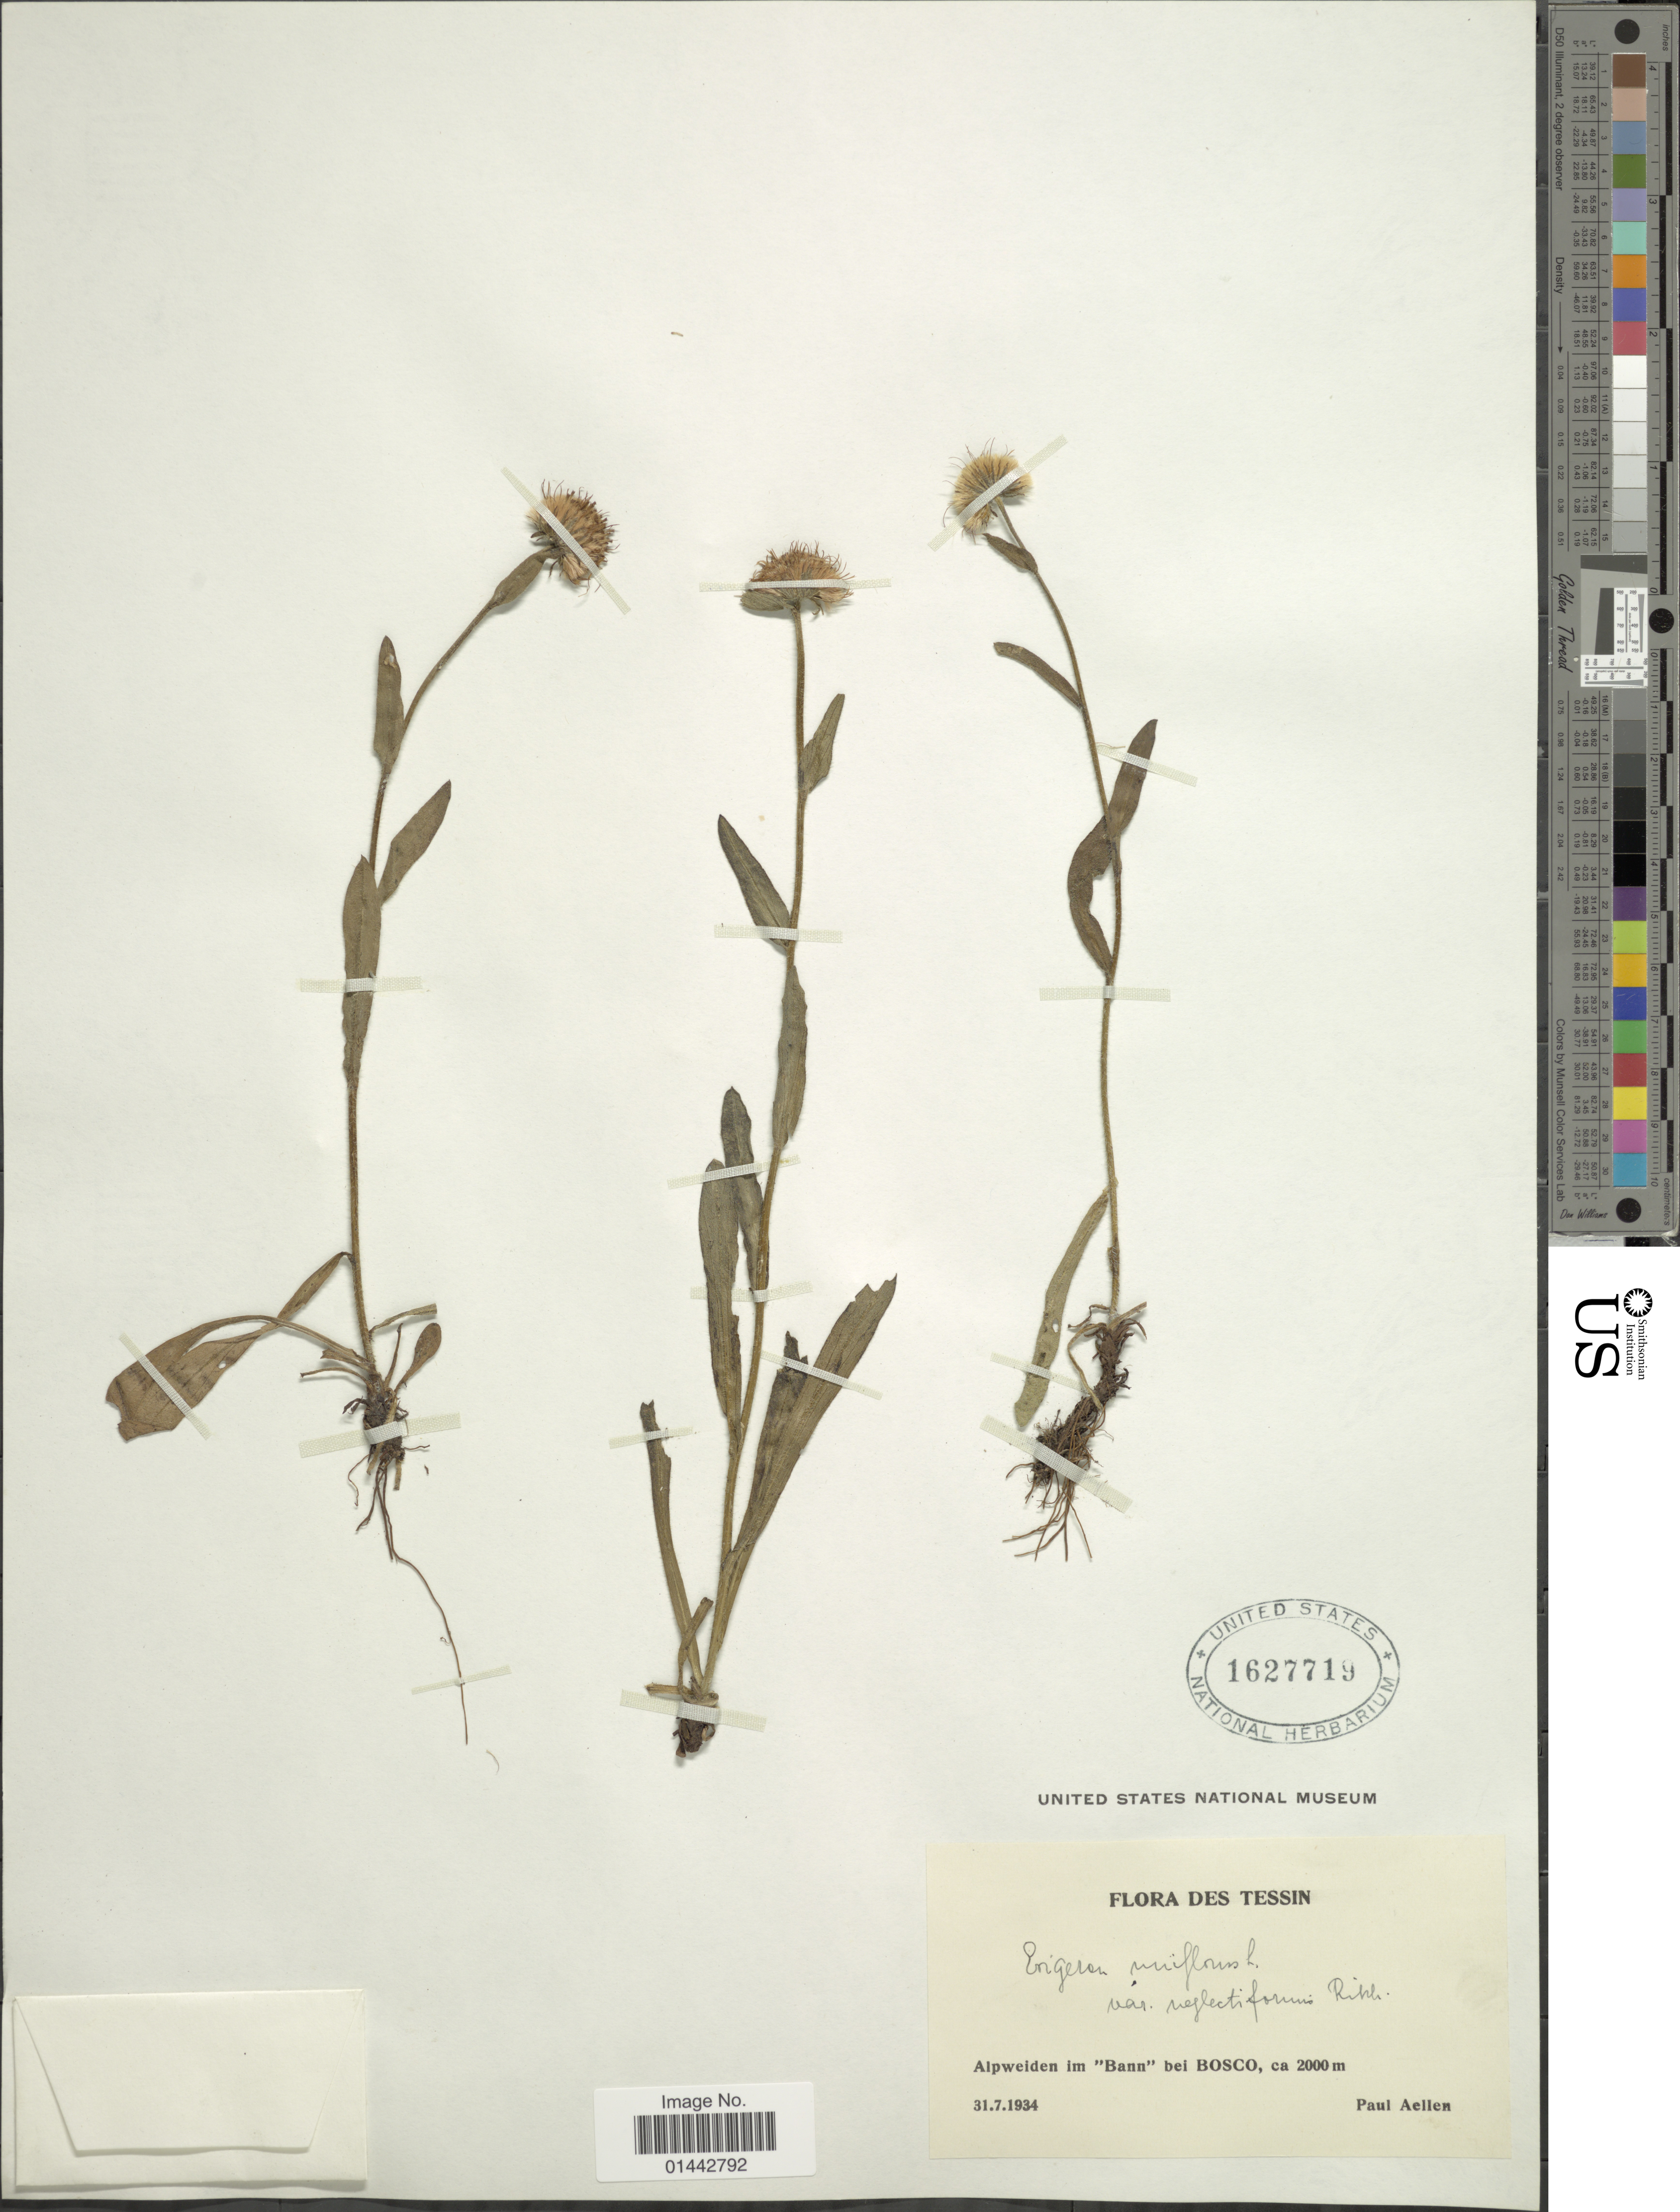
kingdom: Plantae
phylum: Tracheophyta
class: Magnoliopsida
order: Asterales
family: Asteraceae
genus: Erigeron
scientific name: Erigeron uniflorus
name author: L.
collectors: P. Aellen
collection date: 1934-07-31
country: Switzerland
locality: Tessin, alpweiden im "Bann"bei Bosco.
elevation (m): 2000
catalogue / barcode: US 1627719